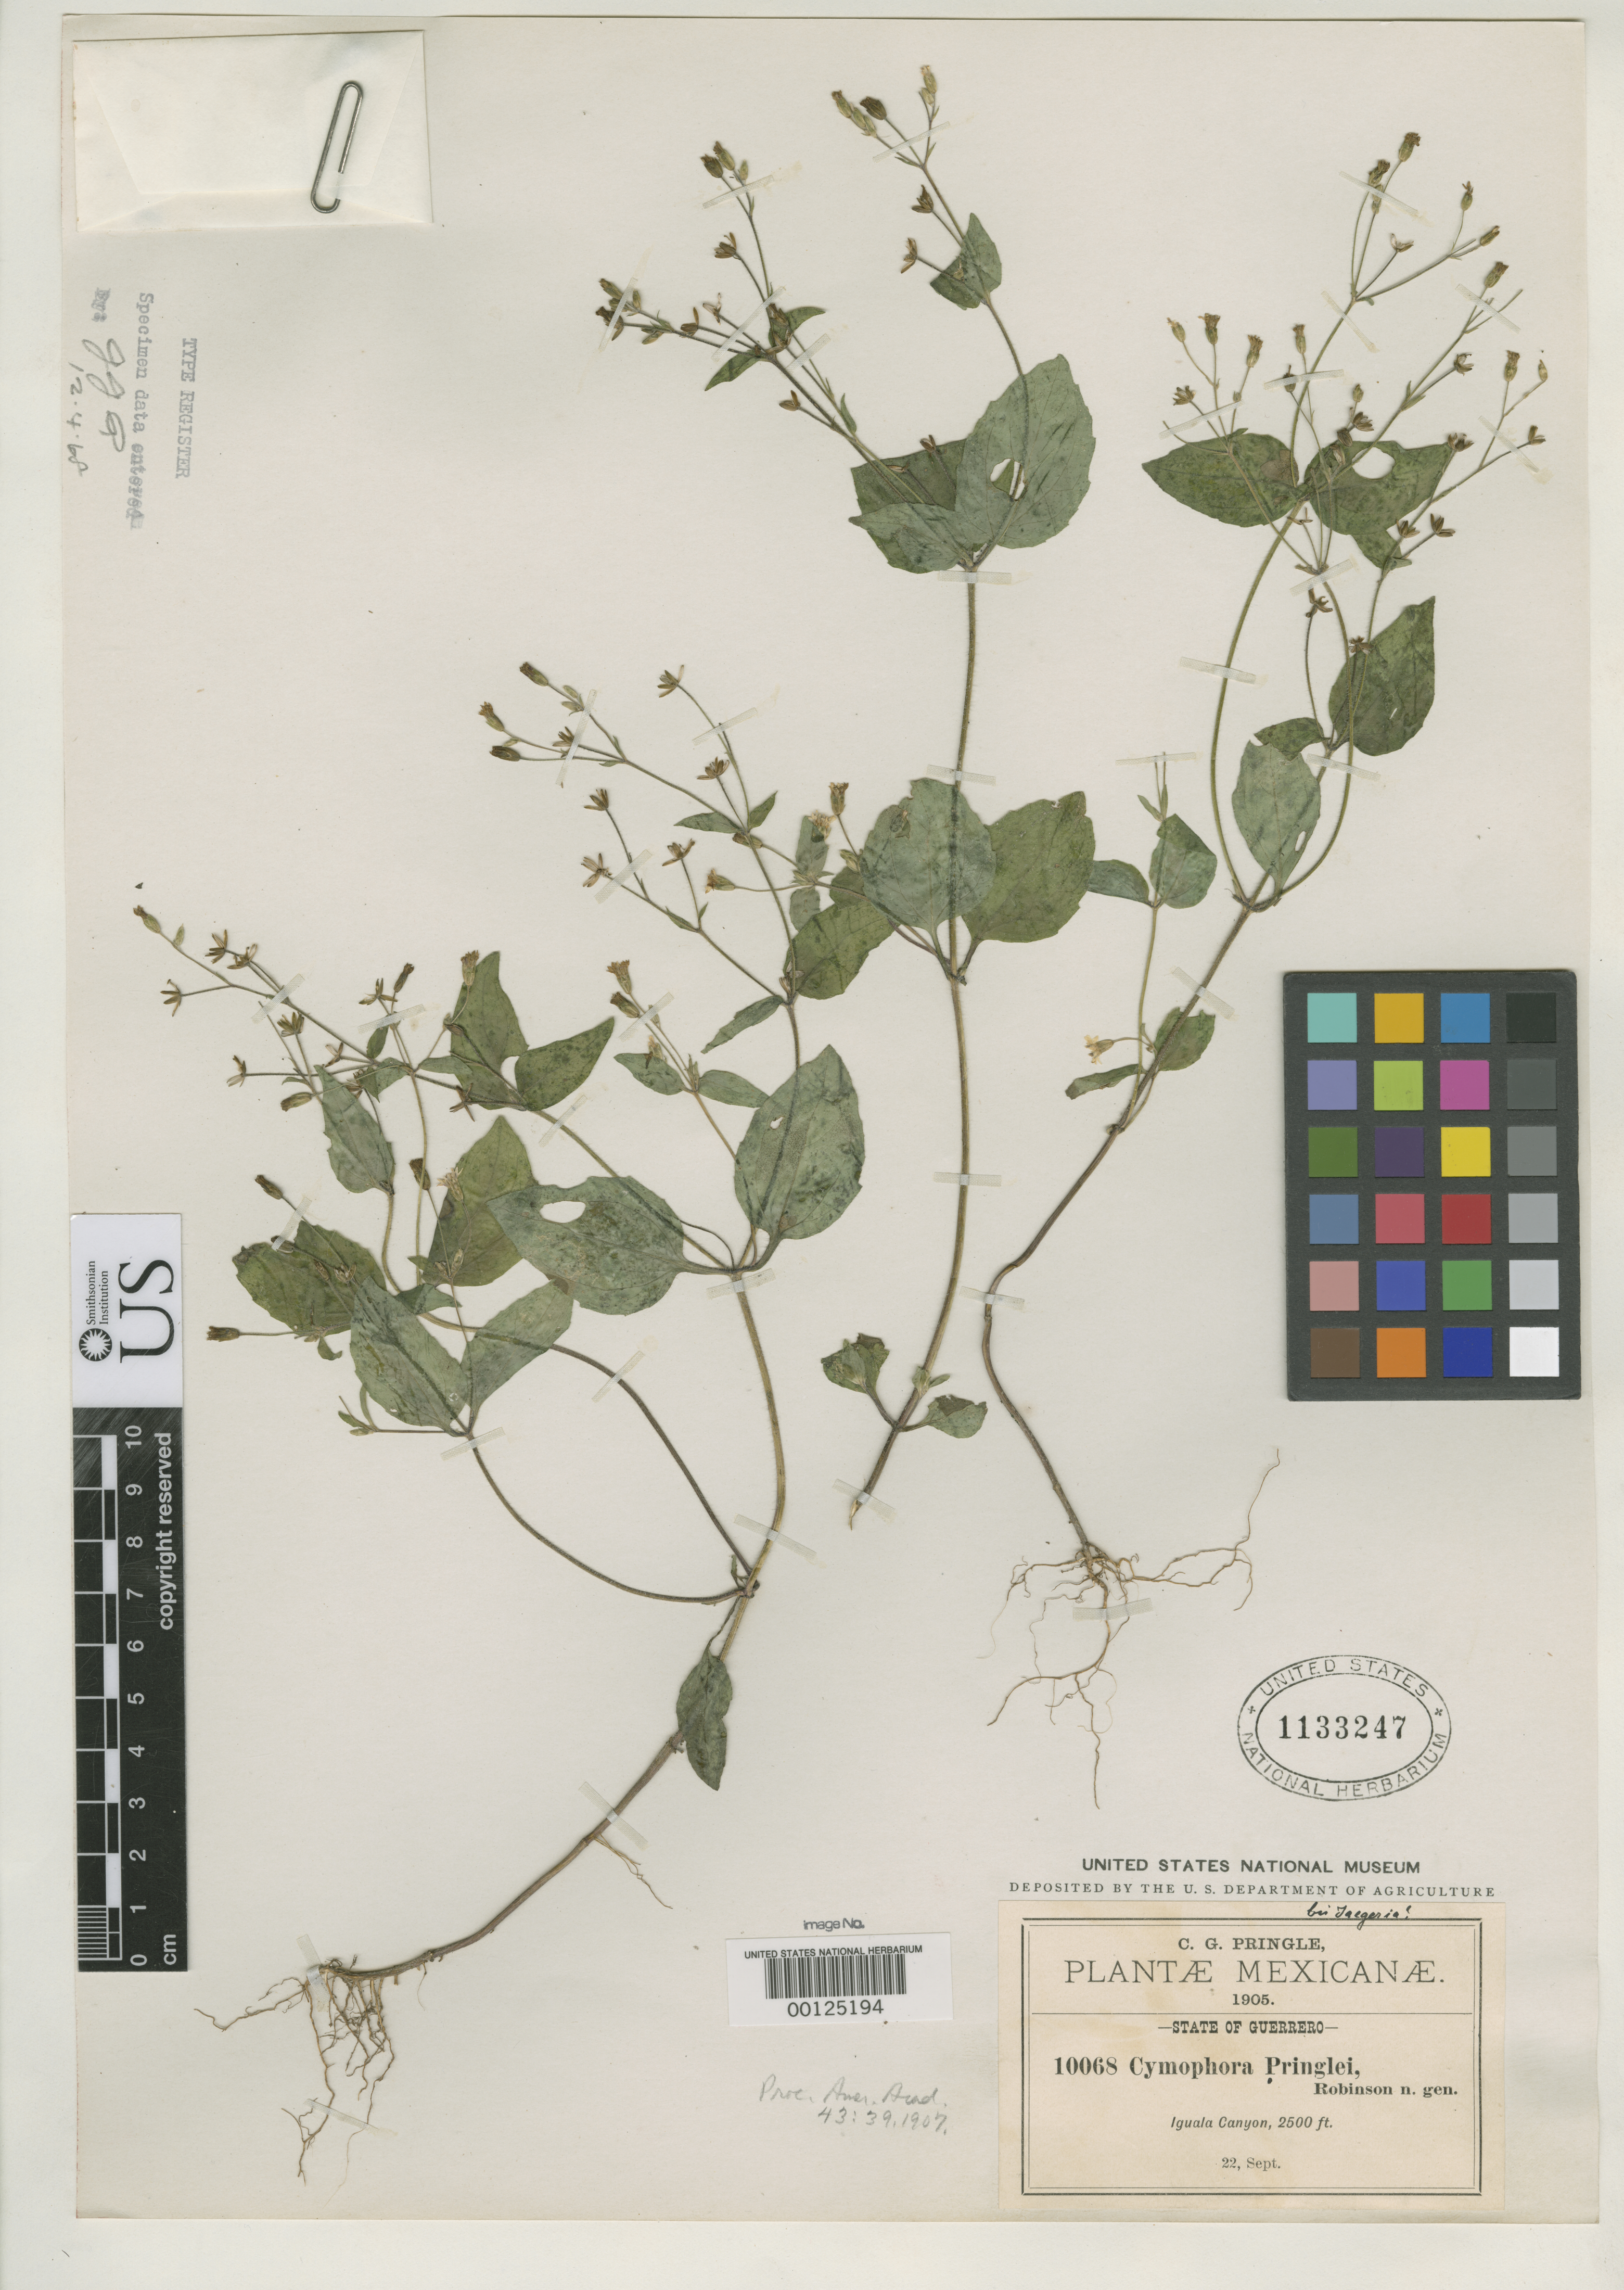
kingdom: Plantae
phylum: Tracheophyta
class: Magnoliopsida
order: Asterales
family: Asteraceae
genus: Cymophora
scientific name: Cymophora pringlei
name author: B.L. Rob.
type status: Isotype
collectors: C. G. Pringle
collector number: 10068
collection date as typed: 22 Sep 1905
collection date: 1905-09-22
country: Mexico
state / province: Guerrero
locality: Iguala Canyon.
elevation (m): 760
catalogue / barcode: US 1133247